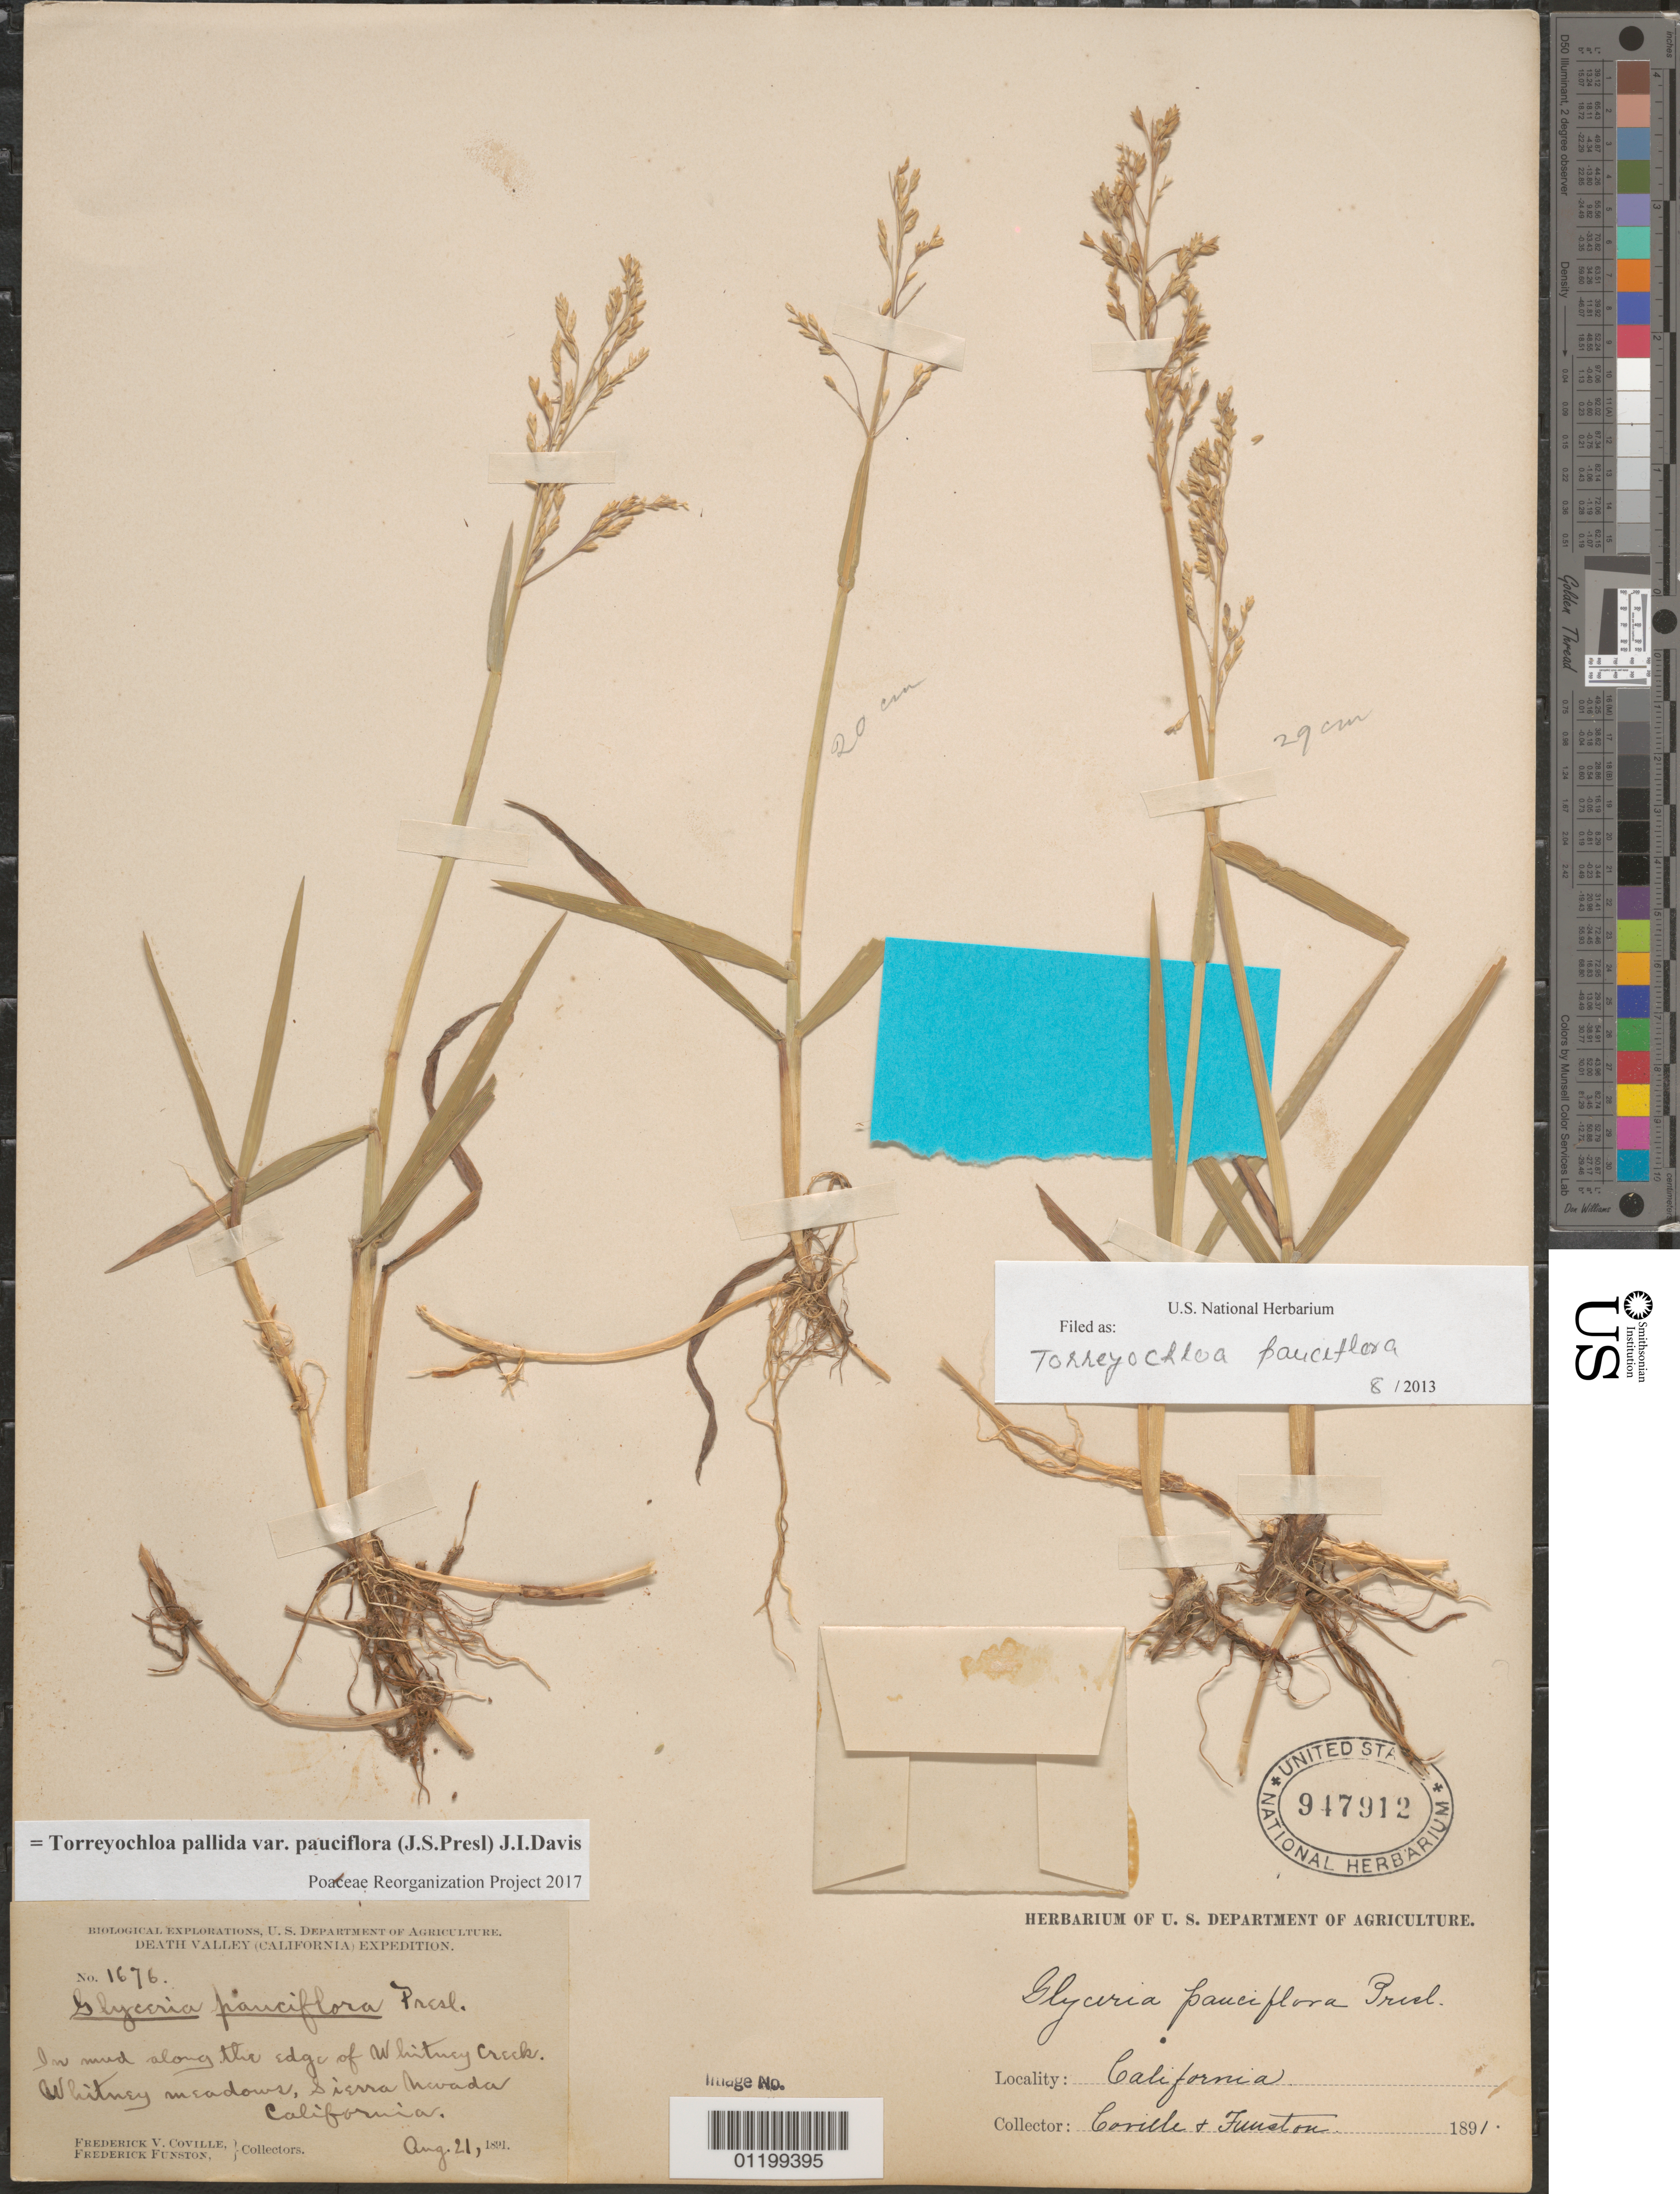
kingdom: Plantae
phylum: Tracheophyta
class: Liliopsida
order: Poales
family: Poaceae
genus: Torreyochloa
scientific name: Torreyochloa pallida var. pauciflora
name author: (J. Presl) J.I. Davis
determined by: Poaceae Reorganization Project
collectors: F. V. Coville & F. Funston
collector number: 1676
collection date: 1891-08-21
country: United States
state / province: California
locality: Whitney meadows, Sierra Nevada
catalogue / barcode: US 917912